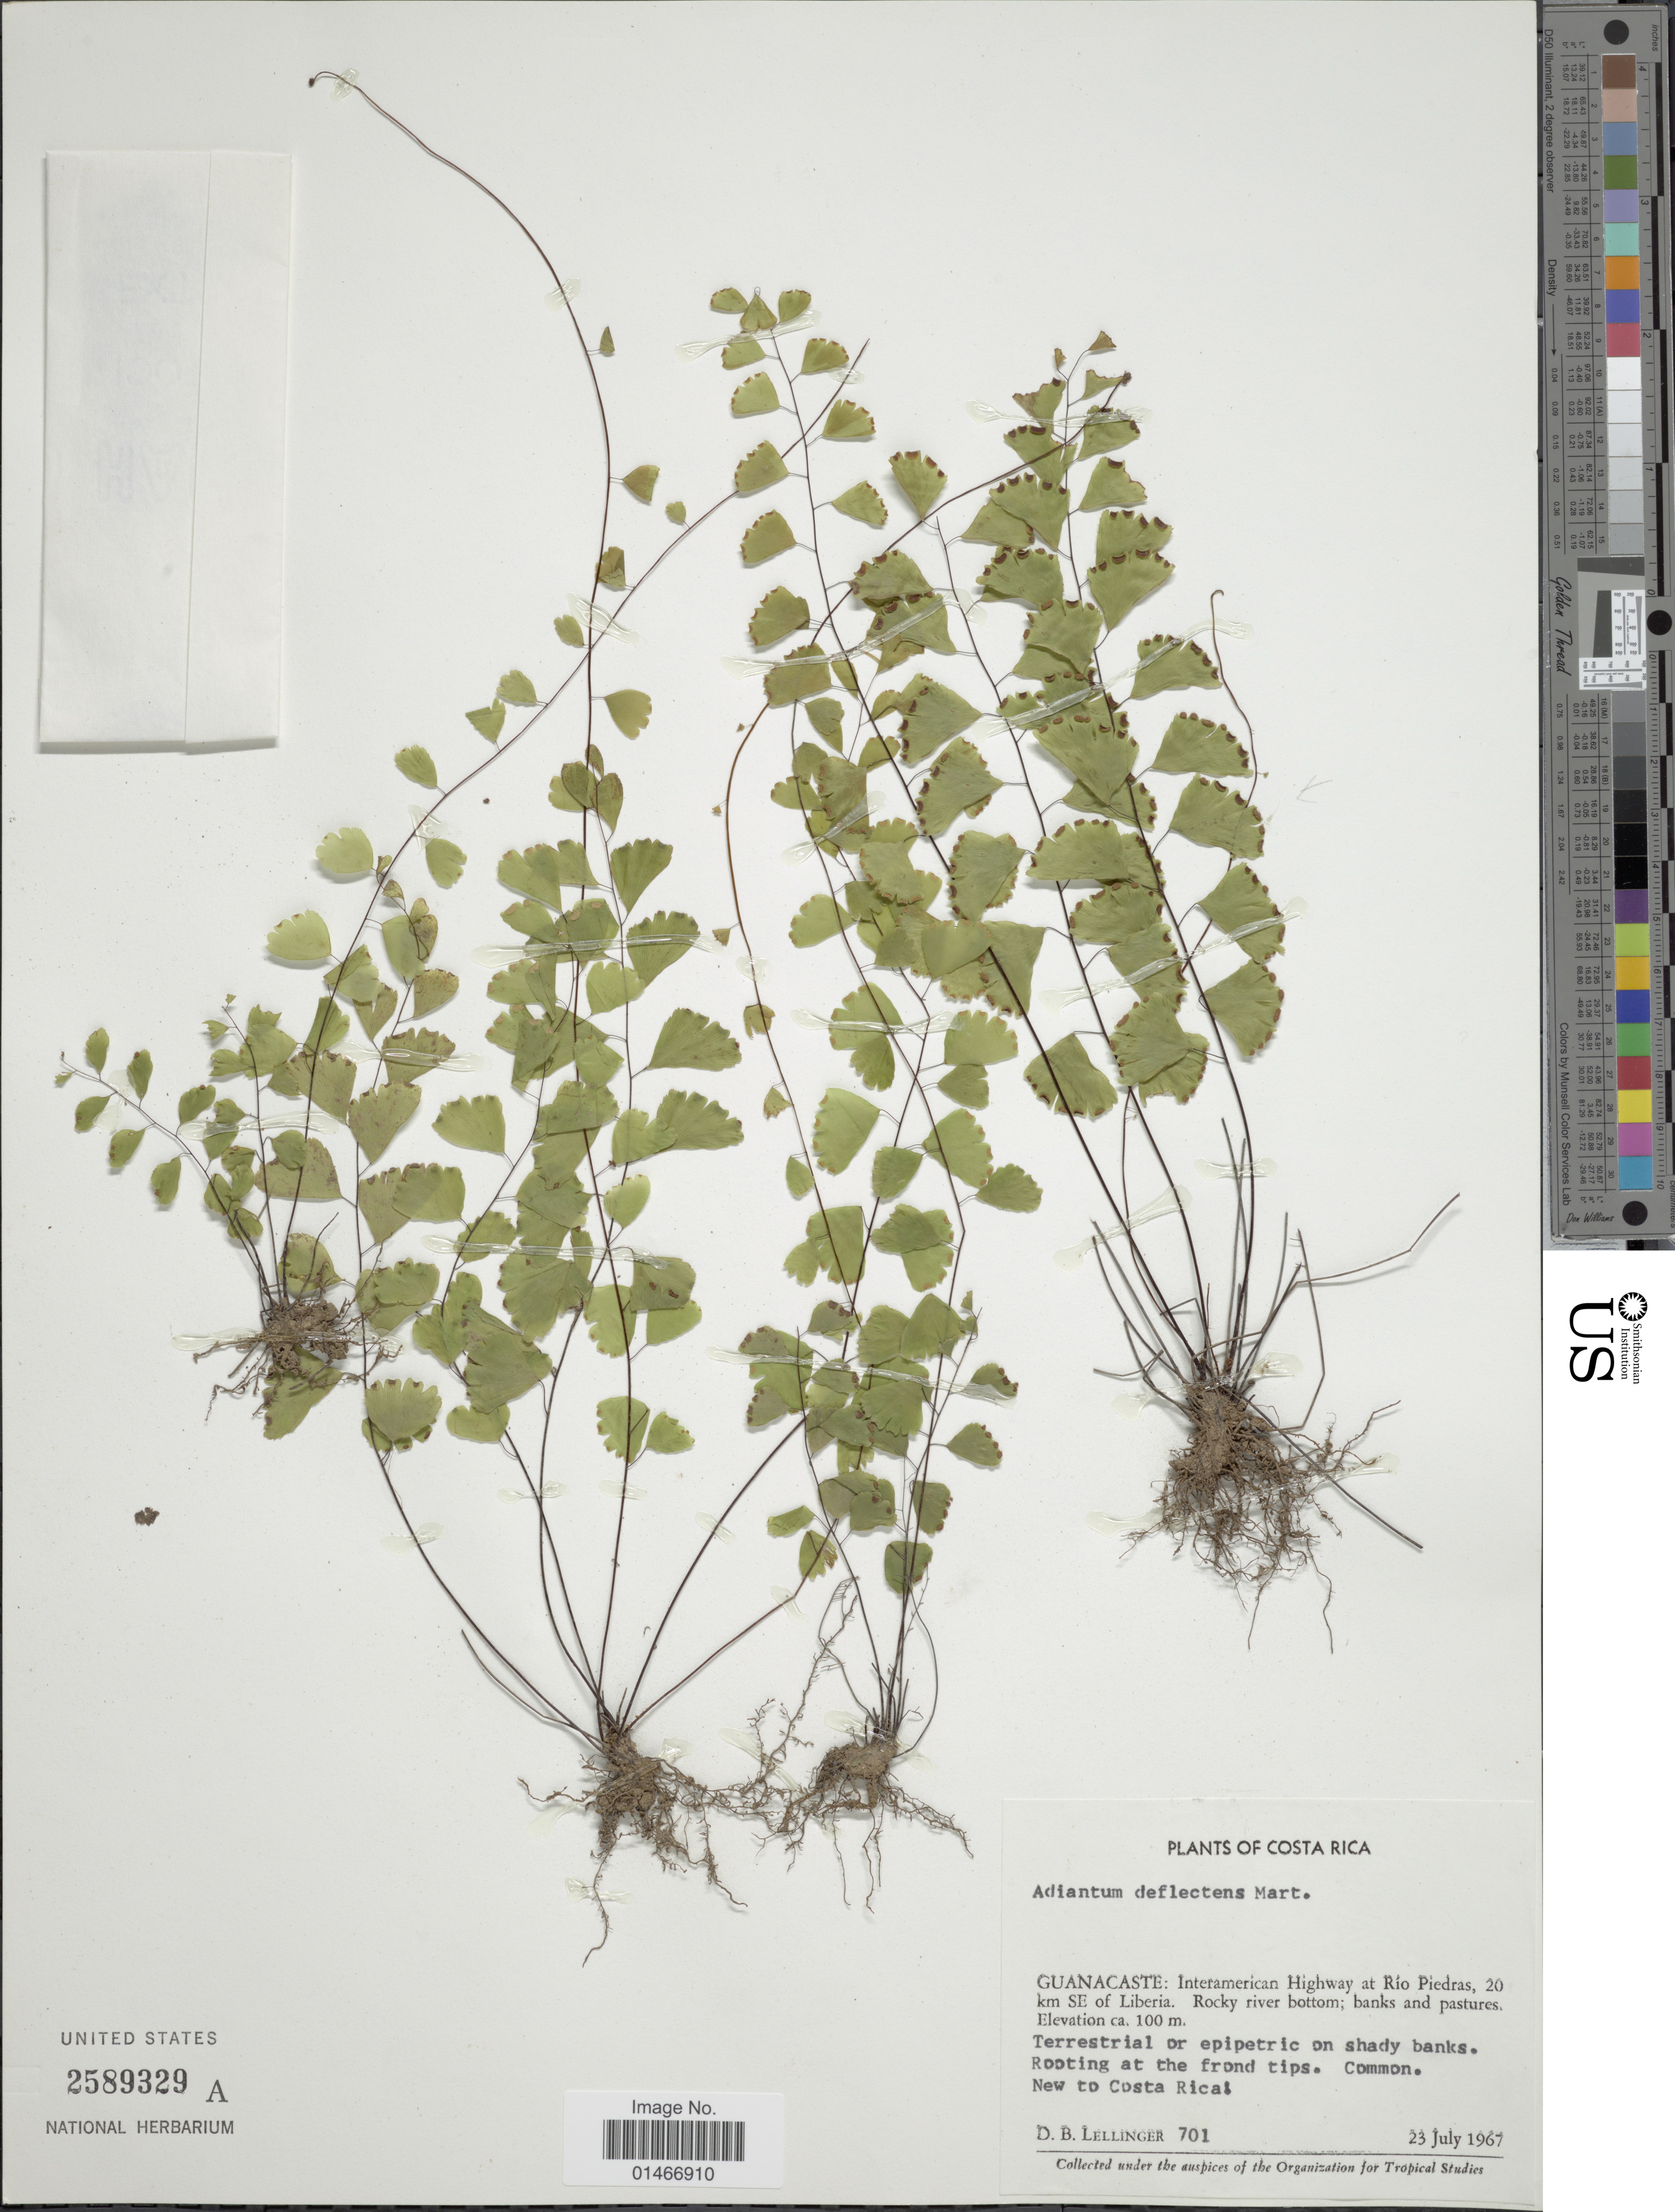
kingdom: Plantae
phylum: Tracheophyta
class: Polypodiopsida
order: Polypodiales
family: Pteridaceae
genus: Adiantum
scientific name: Adiantum deflectens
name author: Mart.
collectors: D. B. Lellinger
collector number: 701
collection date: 1967-07-23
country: Costa Rica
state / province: Guanacaste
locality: Interamerican Highway at Rio Piedras, 20 km SE of Liberia.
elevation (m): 100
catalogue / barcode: US 2589329A